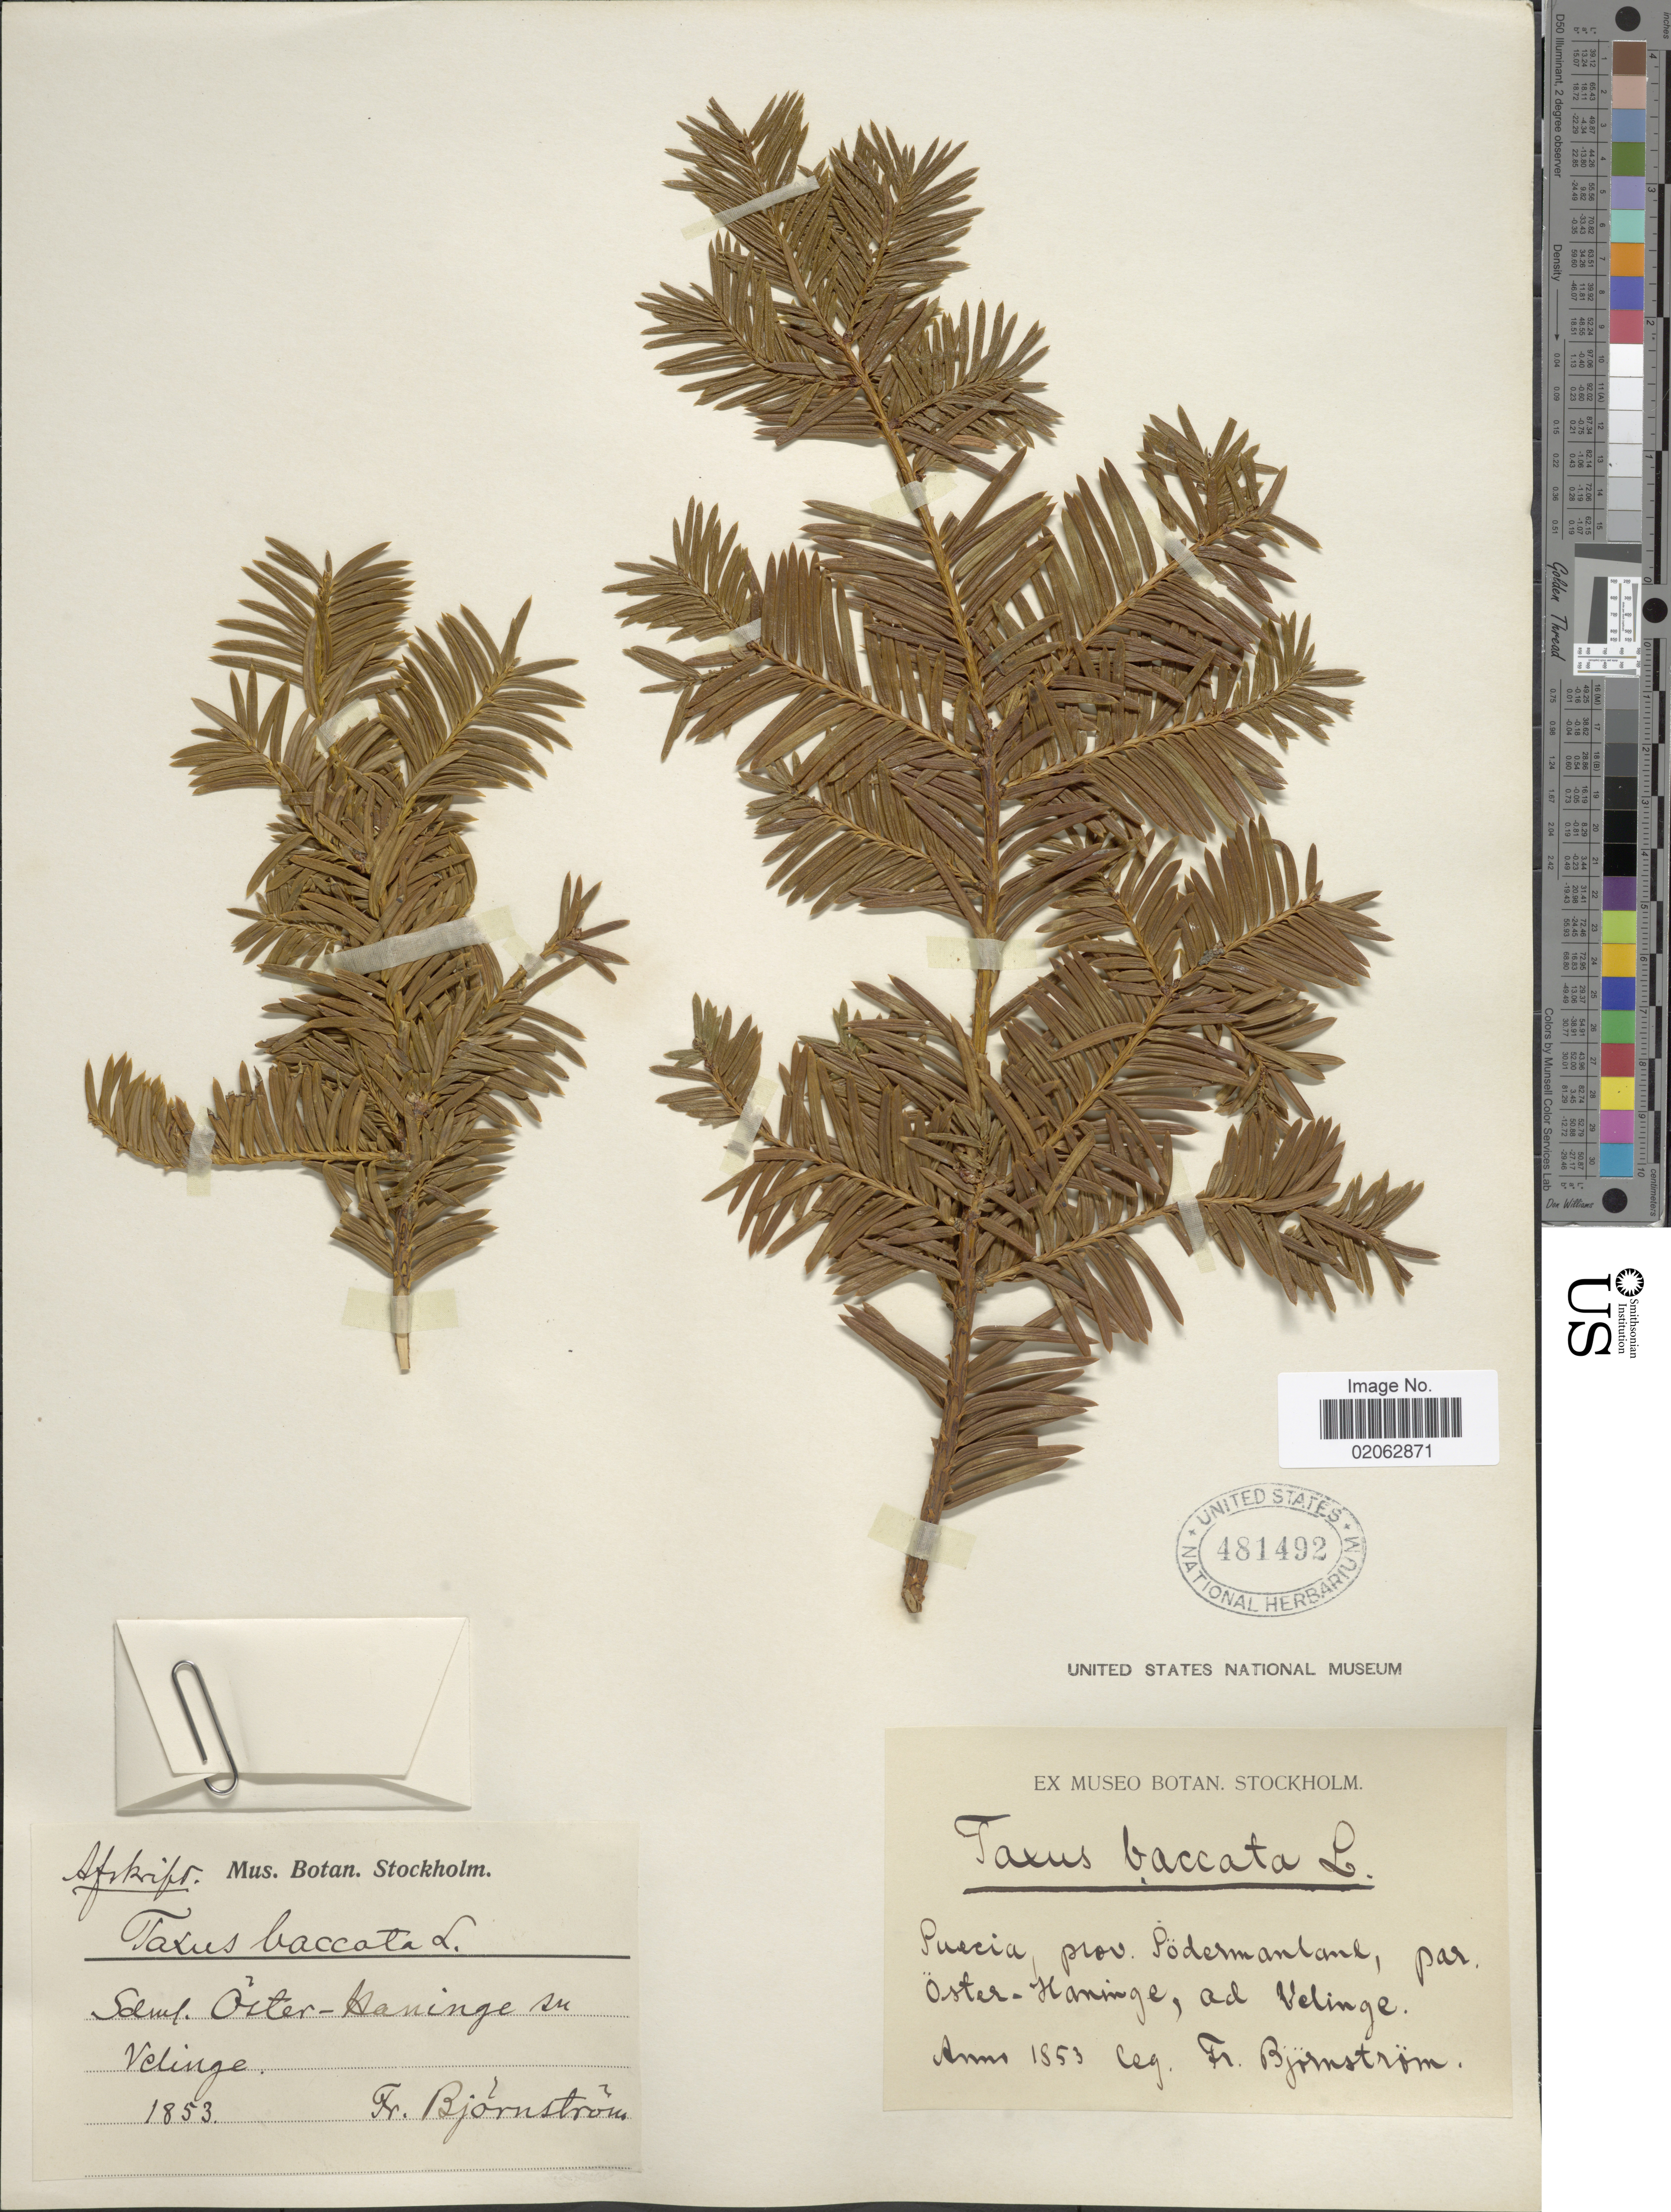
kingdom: Plantae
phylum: Tracheophyta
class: Pinopsida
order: Pinales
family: Taxaceae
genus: Taxus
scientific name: Taxus sp.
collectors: F. Björnström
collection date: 1853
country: Sweden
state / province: Sodermanland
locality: Par. Oster. Haninge, ad Velinge.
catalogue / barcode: US 481492